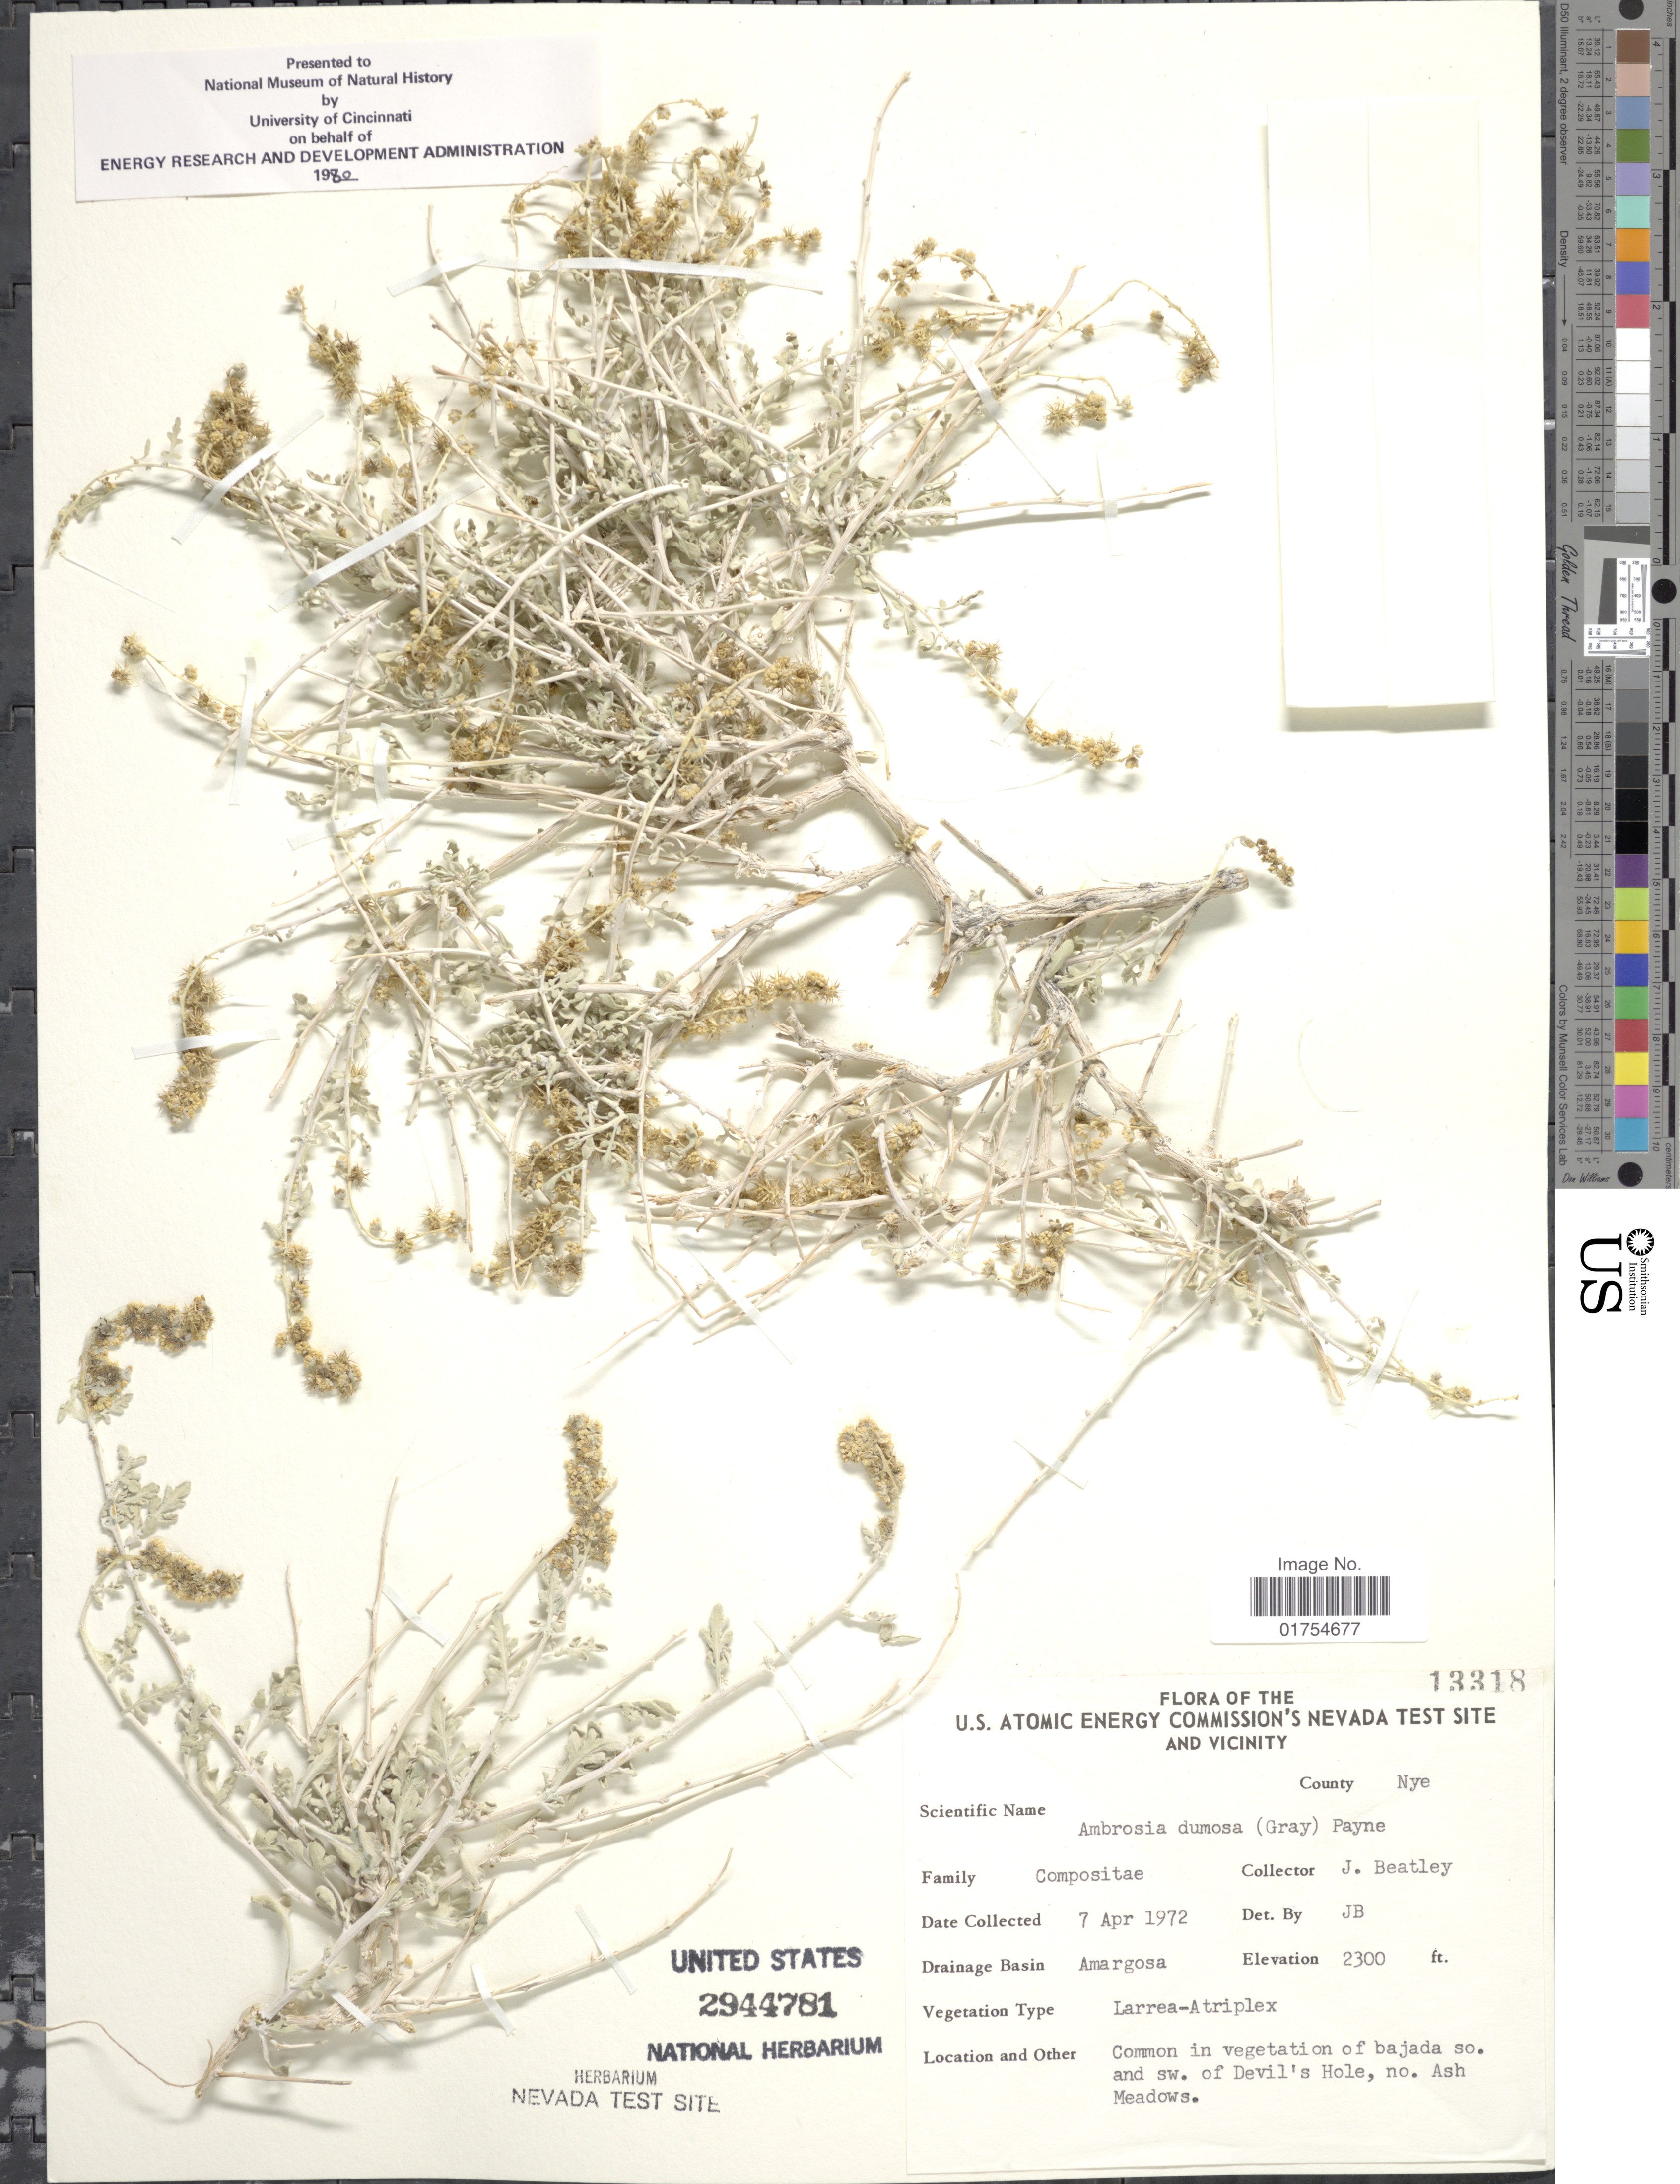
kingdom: Plantae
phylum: Tracheophyta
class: Magnoliopsida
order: Asterales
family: Asteraceae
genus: Franseria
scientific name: Franseria dumosa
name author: A. Gray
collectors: J. C. Beatley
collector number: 13318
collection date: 1972-04-07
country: United States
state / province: Nevada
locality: U.S. Atomic Energy Commission's Nevada Test Site and Vicinity. Amargosa. So. and sw. of Devl's Hole, no. Ash Meadows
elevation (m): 701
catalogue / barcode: US 2944781